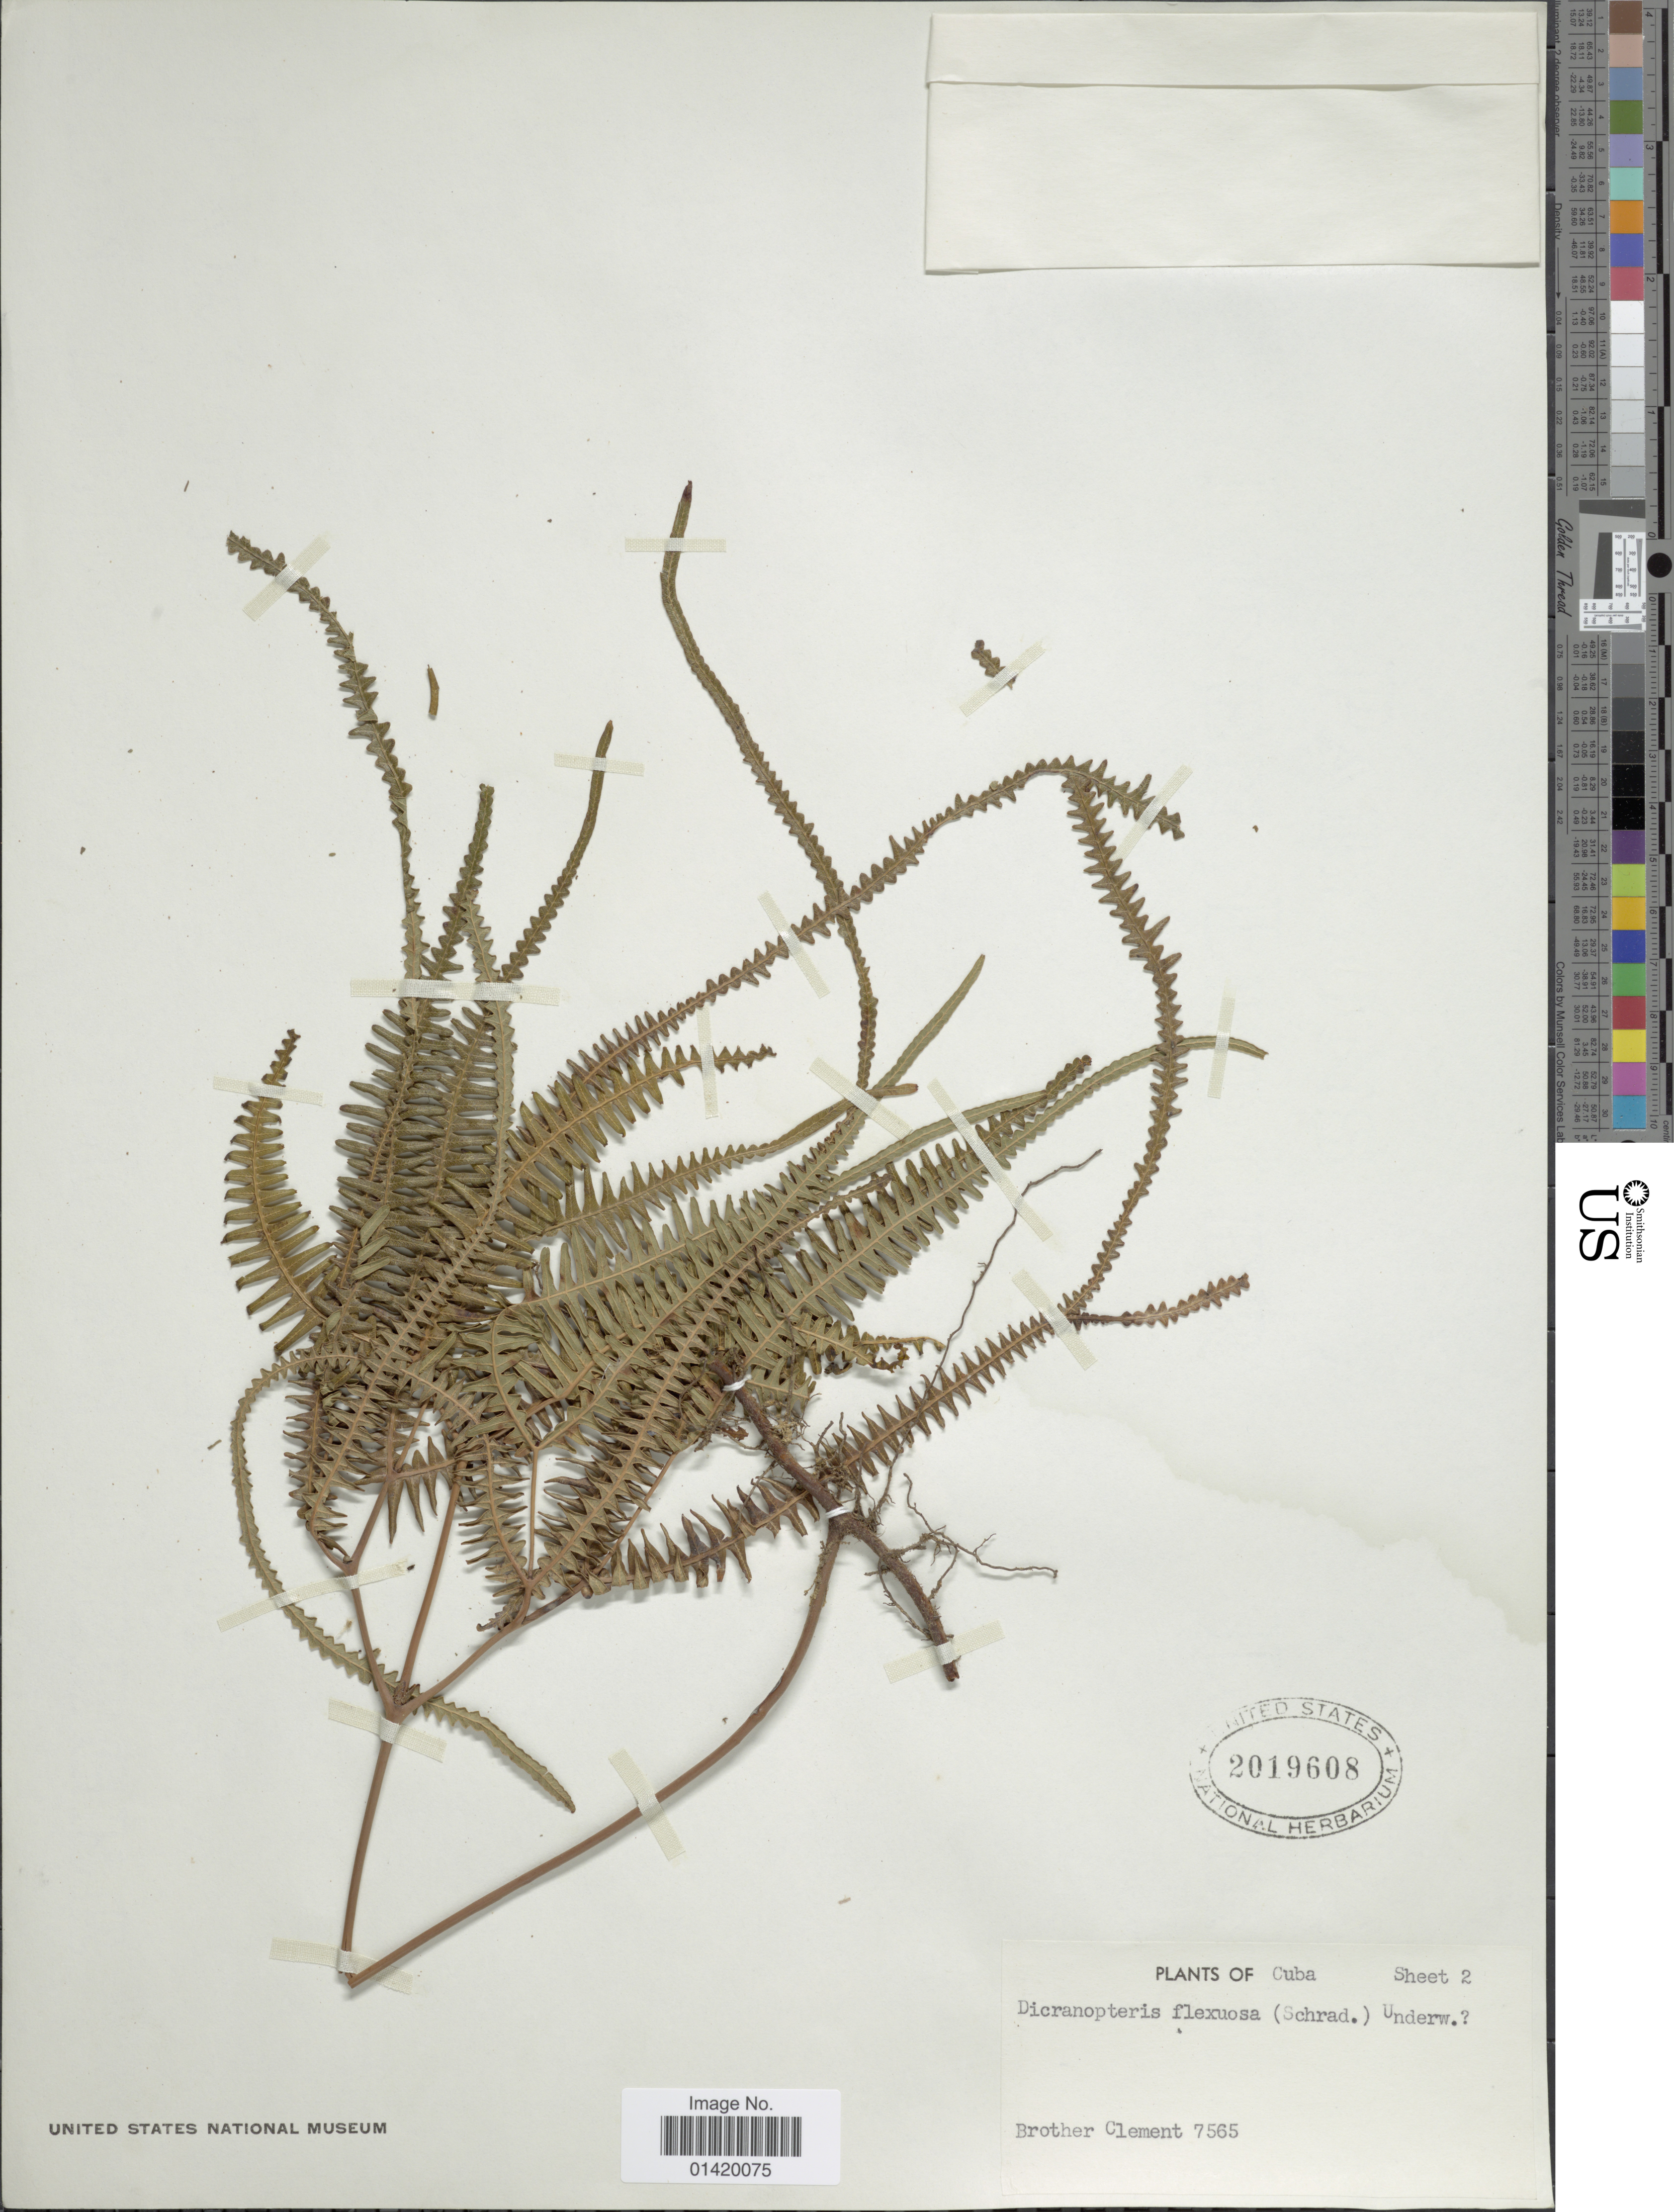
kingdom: Plantae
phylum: Tracheophyta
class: Polypodiopsida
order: Gleicheniales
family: Gleicheniaceae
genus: Dicranopteris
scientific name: Dicranopteris flexuosa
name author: (Schrad.) Underw.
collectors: B. Clement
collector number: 7565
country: Cuba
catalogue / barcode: US 2019608